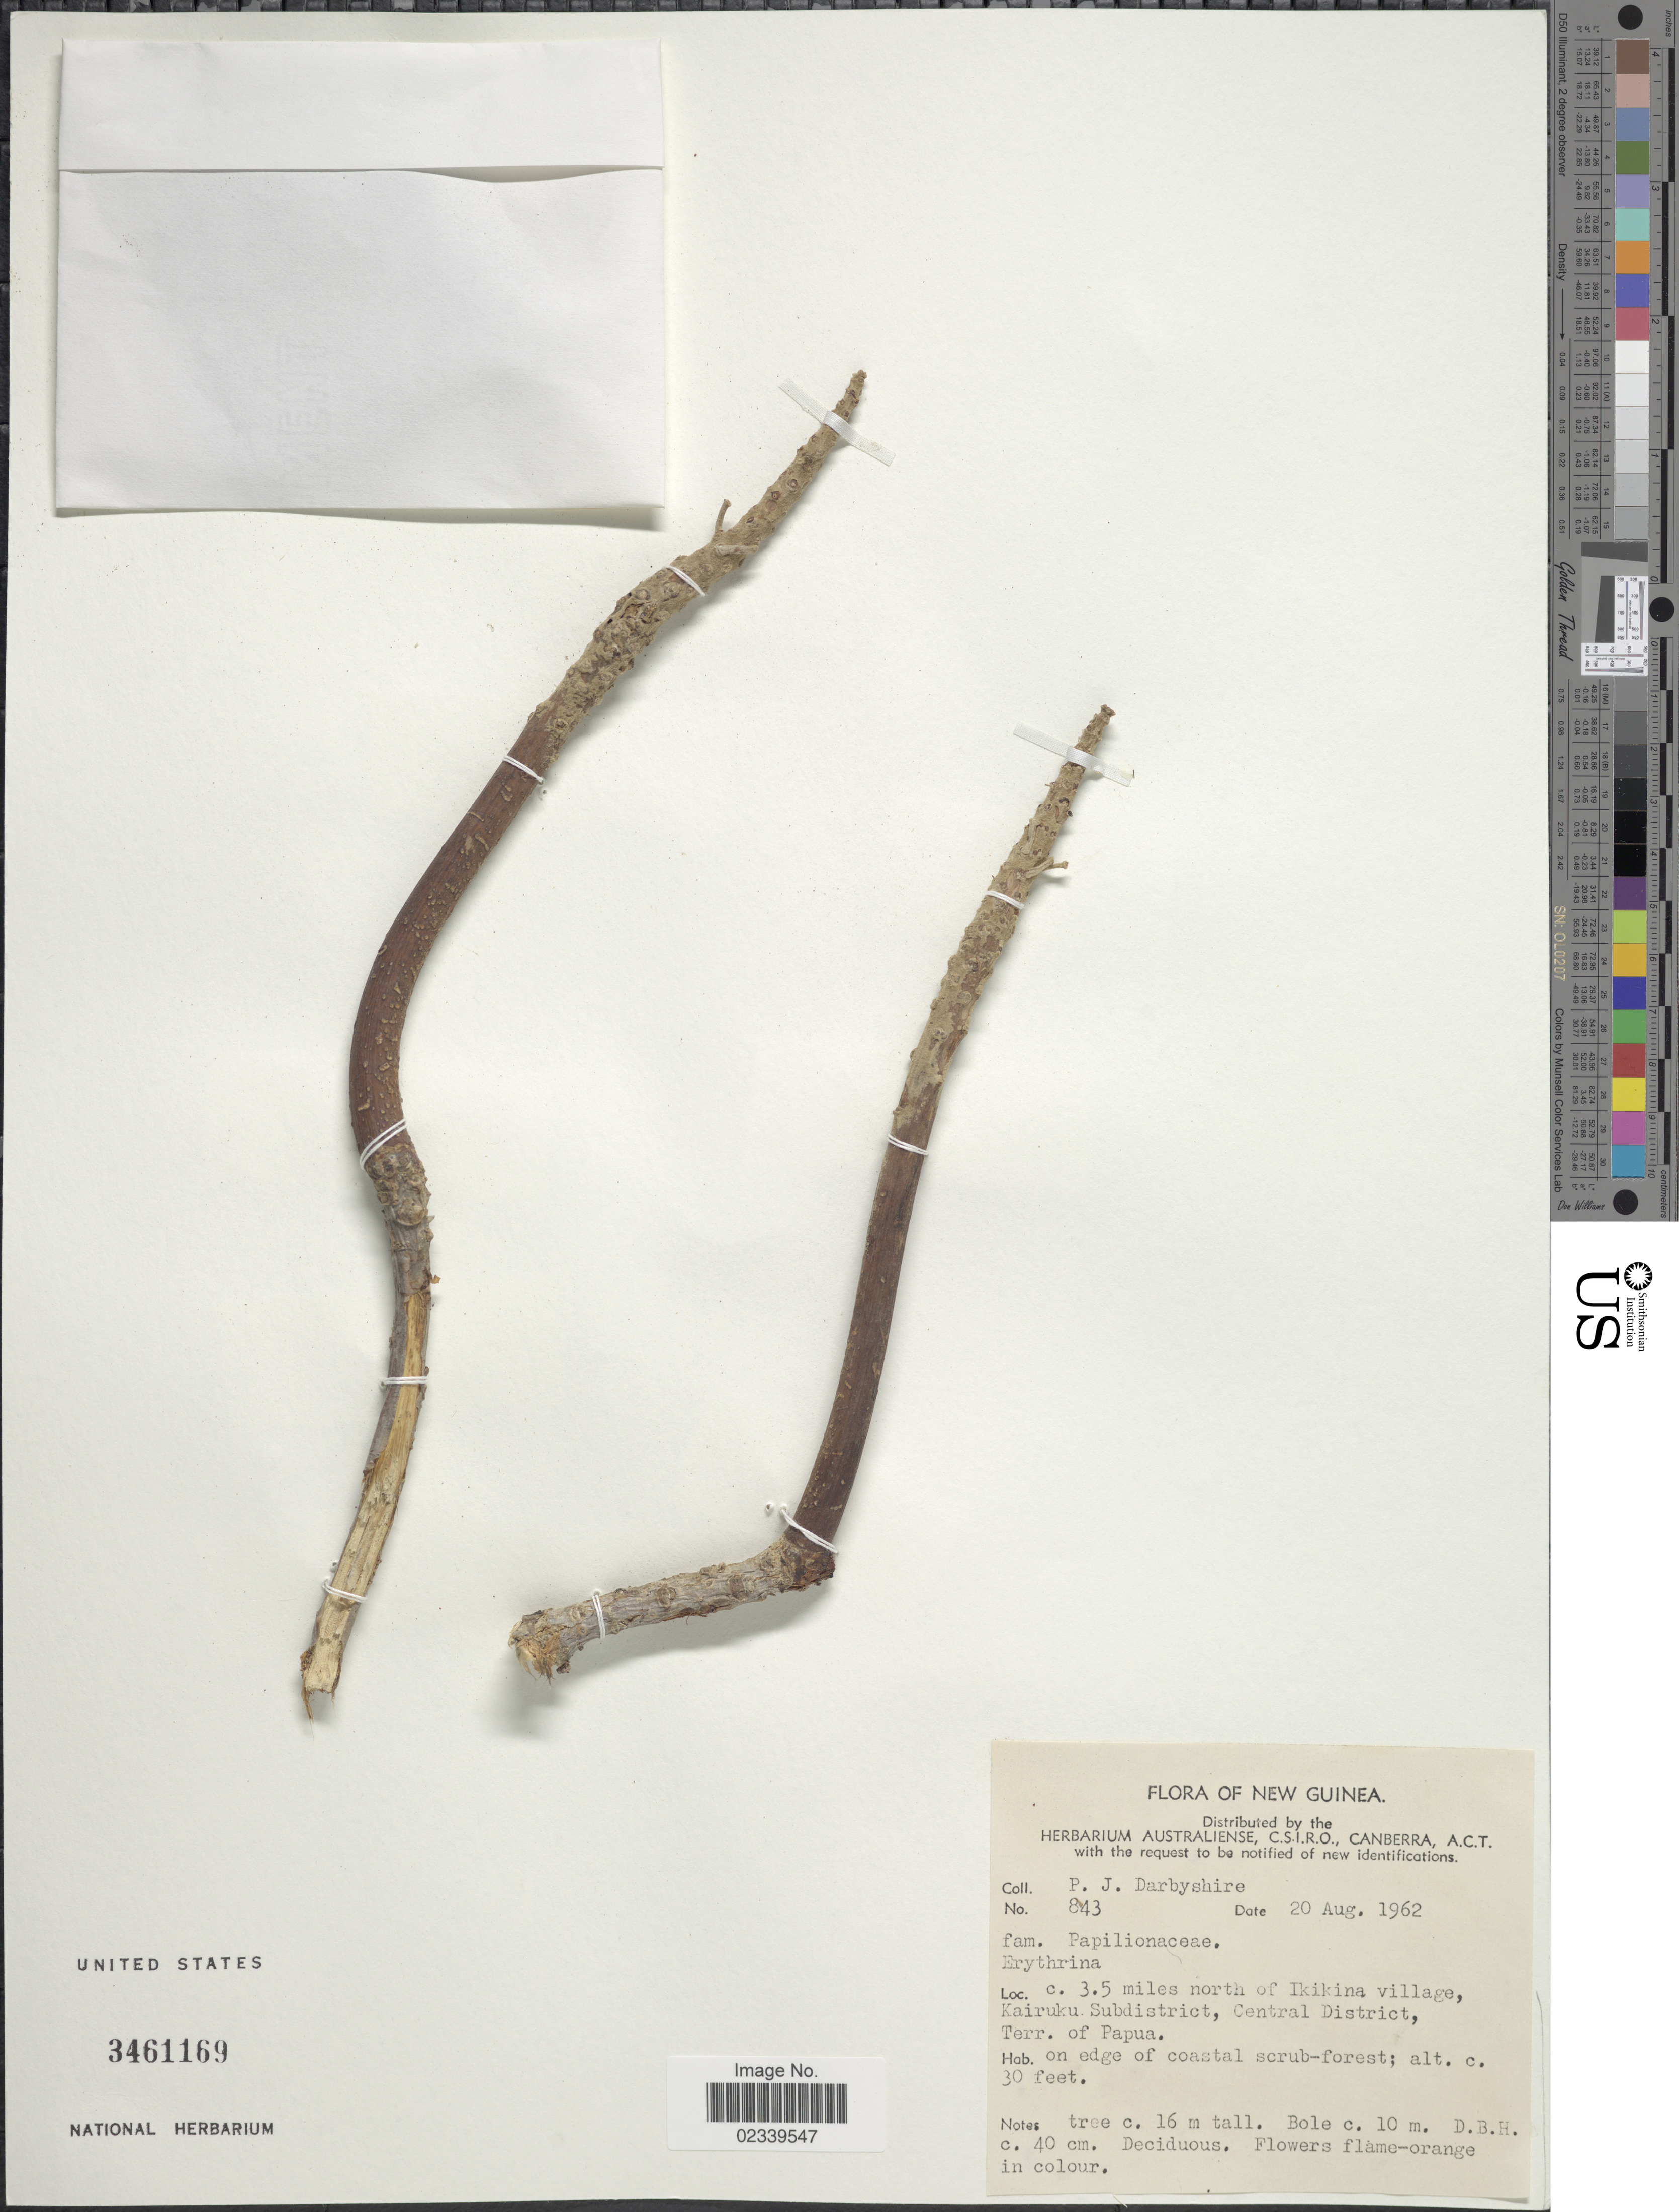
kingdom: Plantae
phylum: Tracheophyta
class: Magnoliopsida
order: Fabales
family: Fabaceae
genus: Erythrina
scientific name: Erythrina sp.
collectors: P. Darbyshire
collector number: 843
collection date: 1962-08-20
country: Papua New Guinea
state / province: Central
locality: New Guinea, 3.5 miles north of Ikikina village, Kairuku Subdistrict, Central District, Terr. of Papua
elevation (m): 9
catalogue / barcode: US 3461169